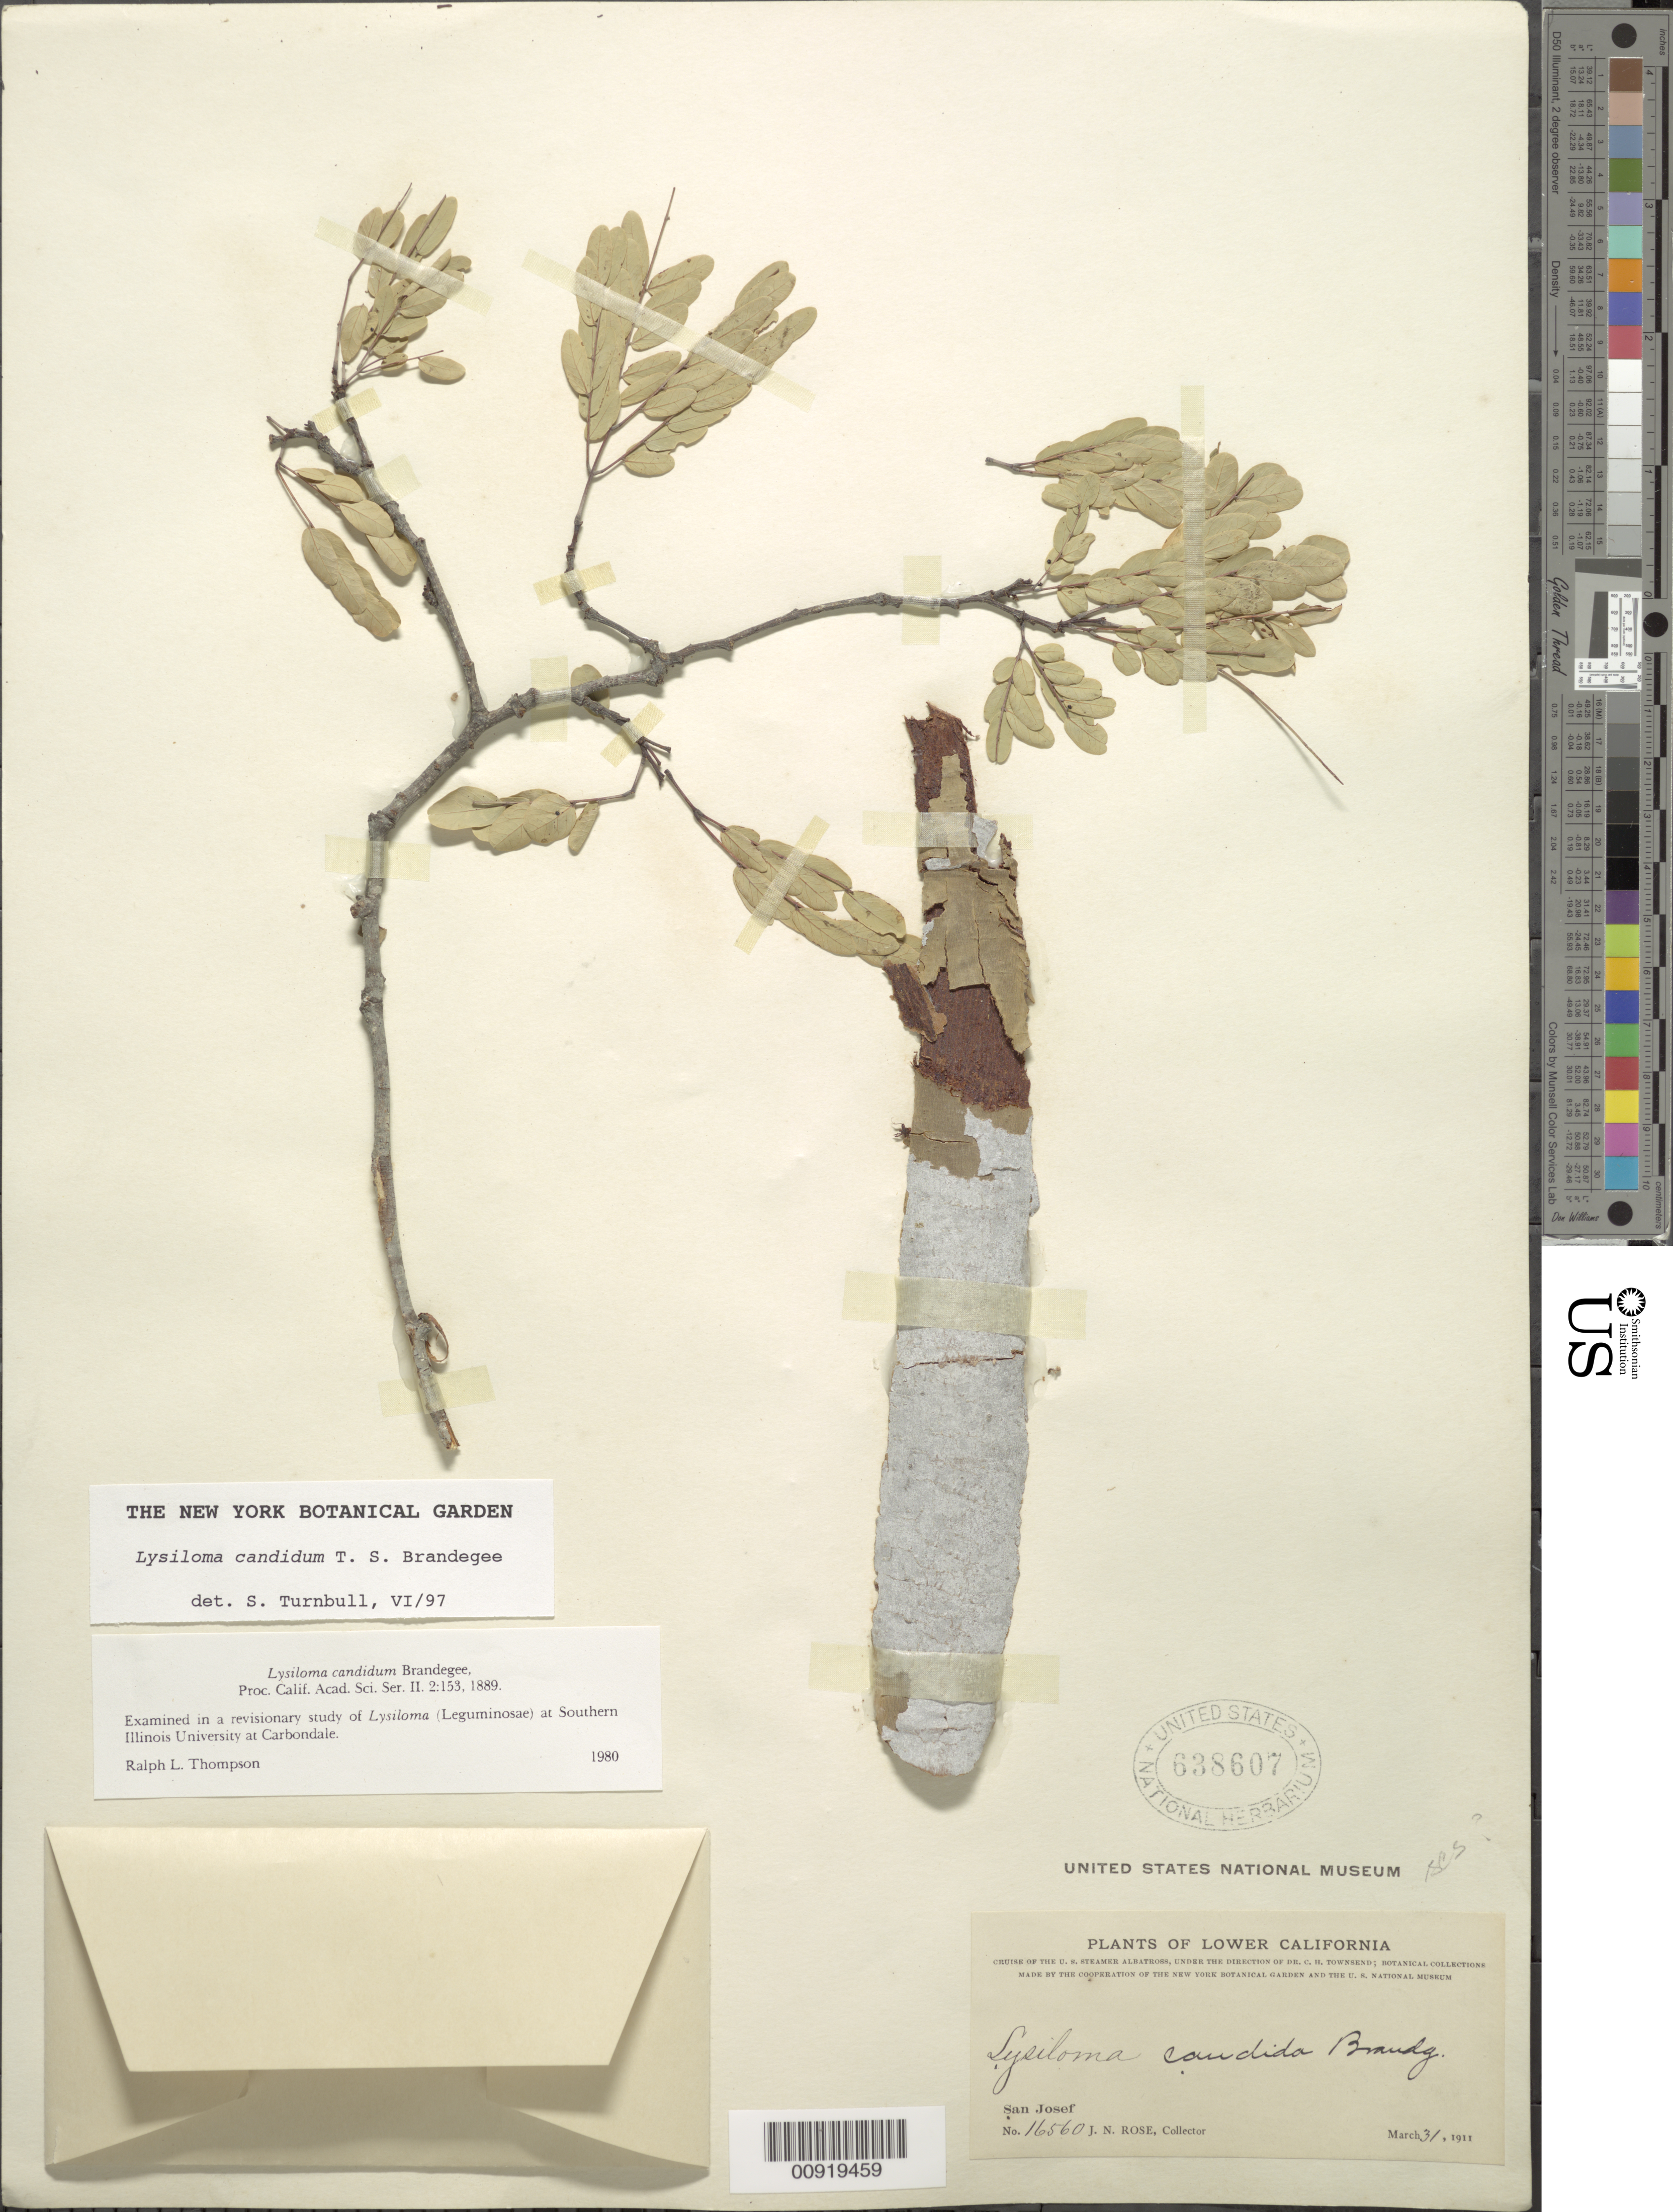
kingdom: Plantae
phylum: Tracheophyta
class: Magnoliopsida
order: Fabales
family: Fabaceae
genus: Lysiloma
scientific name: Lysiloma candidum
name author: Brandegee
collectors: J. N. Rose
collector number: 16560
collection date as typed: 31 Mar 1911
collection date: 1911-03-31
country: Mexico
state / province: Baja California Sur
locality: San Josef. Lower California.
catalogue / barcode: US 638607